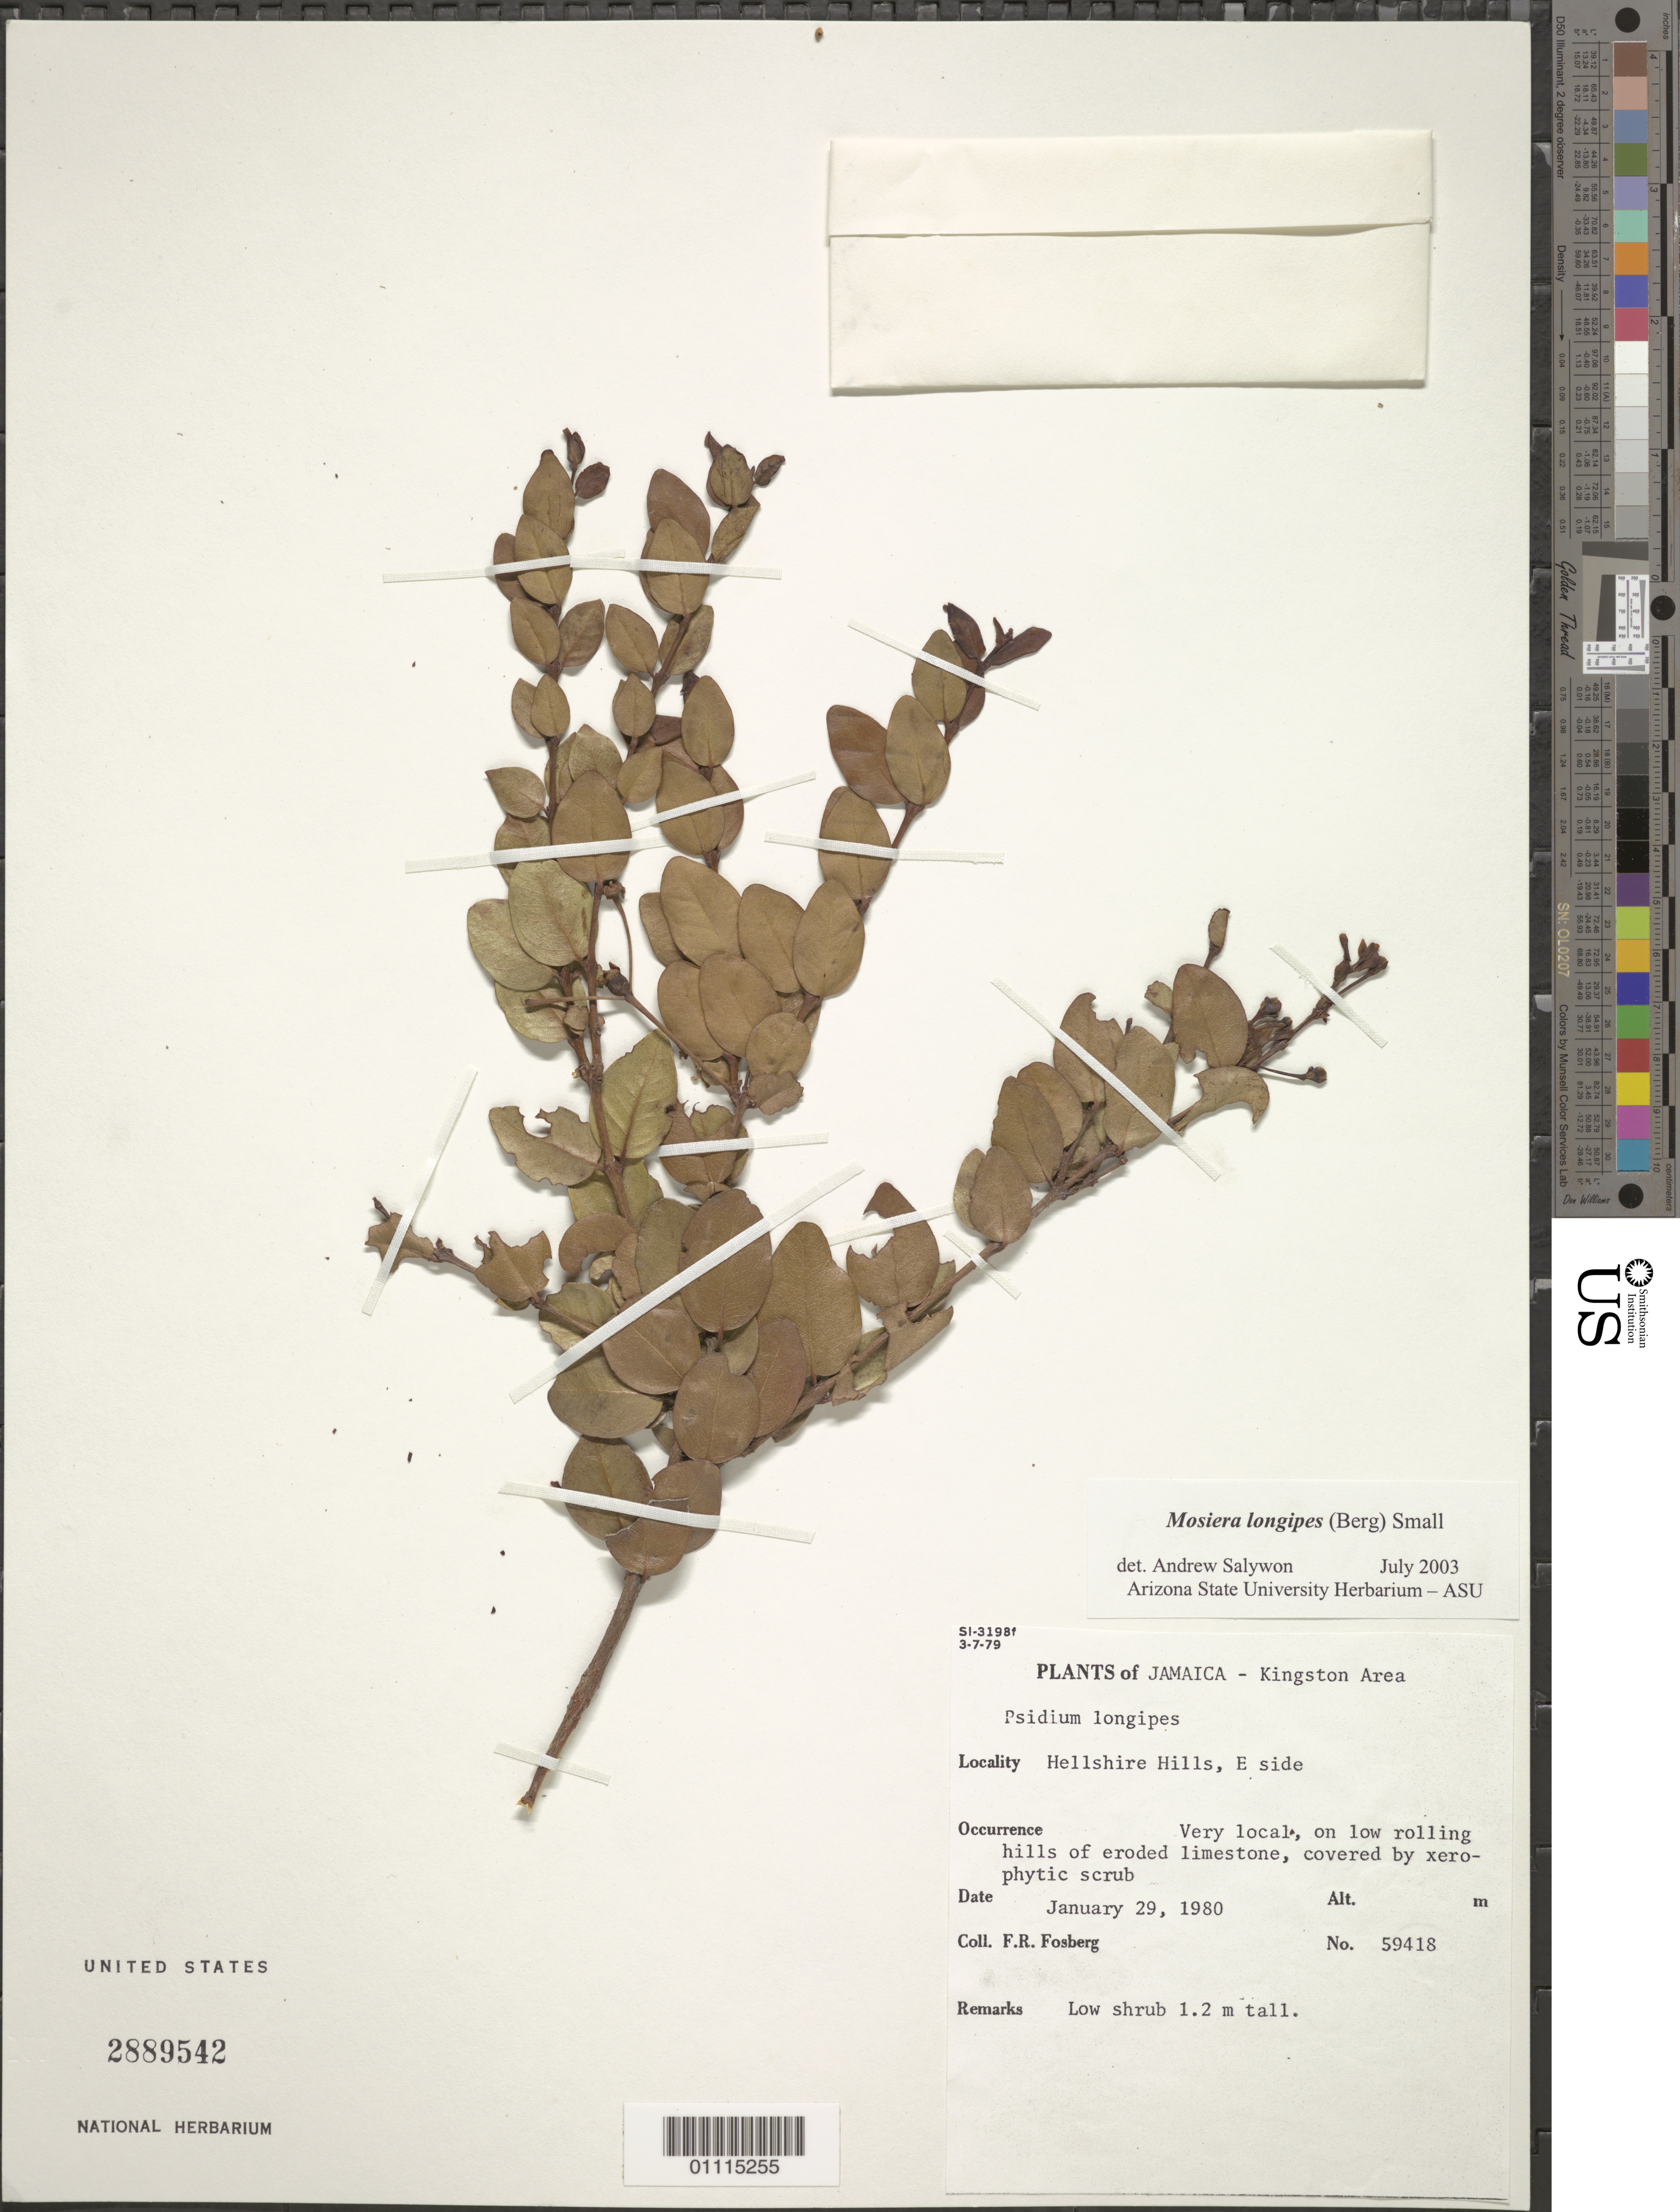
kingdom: Plantae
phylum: Tracheophyta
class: Magnoliopsida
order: Myrtales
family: Myrtaceae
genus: Mosiera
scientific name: Mosiera longipes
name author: (O. Berg) Small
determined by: Salywon, A. M., (ASU)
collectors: F. R. Fosberg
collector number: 59418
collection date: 1980-01-29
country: Jamaica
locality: Kingston area, Hellshire Hills, E side.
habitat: Very local, on low rolling hills of eroded limestone, covered by xerophytic scrub.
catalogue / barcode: US 2889542